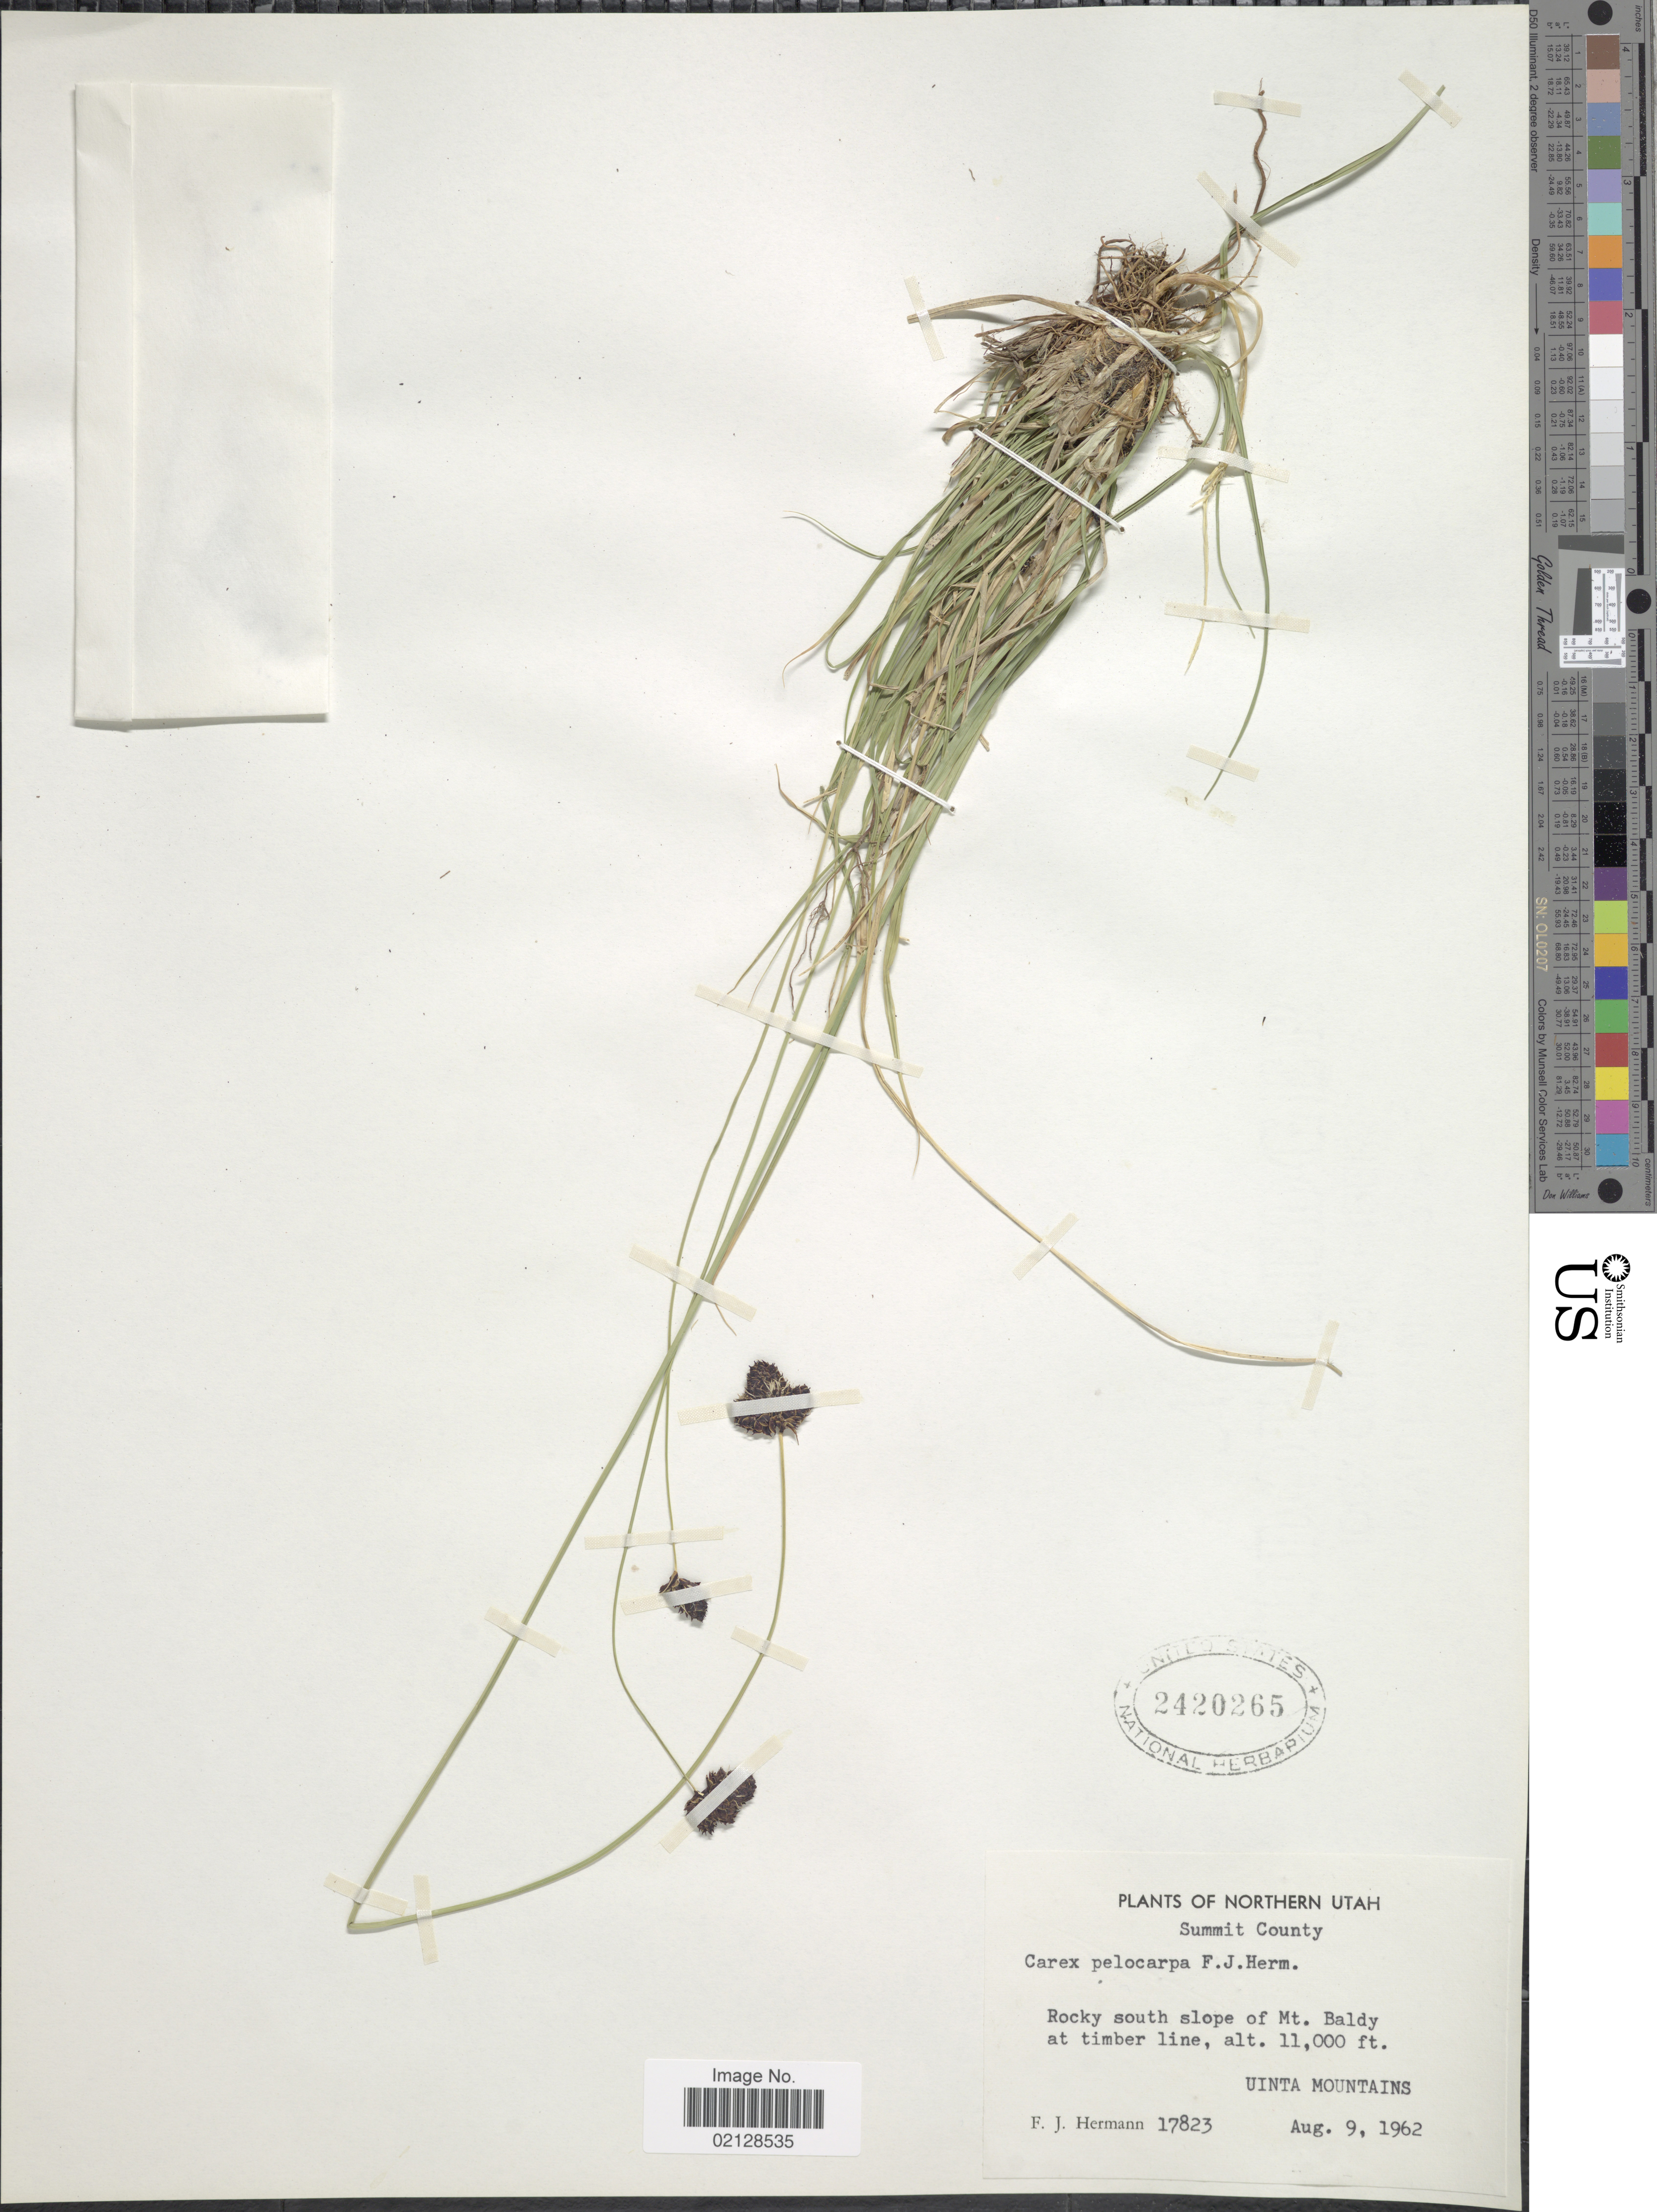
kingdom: Plantae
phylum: Tracheophyta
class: Liliopsida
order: Poales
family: Cyperaceae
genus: Carex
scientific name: Carex pelocarpa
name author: F.J. Herm.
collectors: F. J. Hermann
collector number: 17823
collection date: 1962-08-09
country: United States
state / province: Utah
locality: Northern Utah, Summit County, Rocky south slope of Mt. Baldy at timber line, Uinta Mountains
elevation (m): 3353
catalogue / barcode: US 2420265